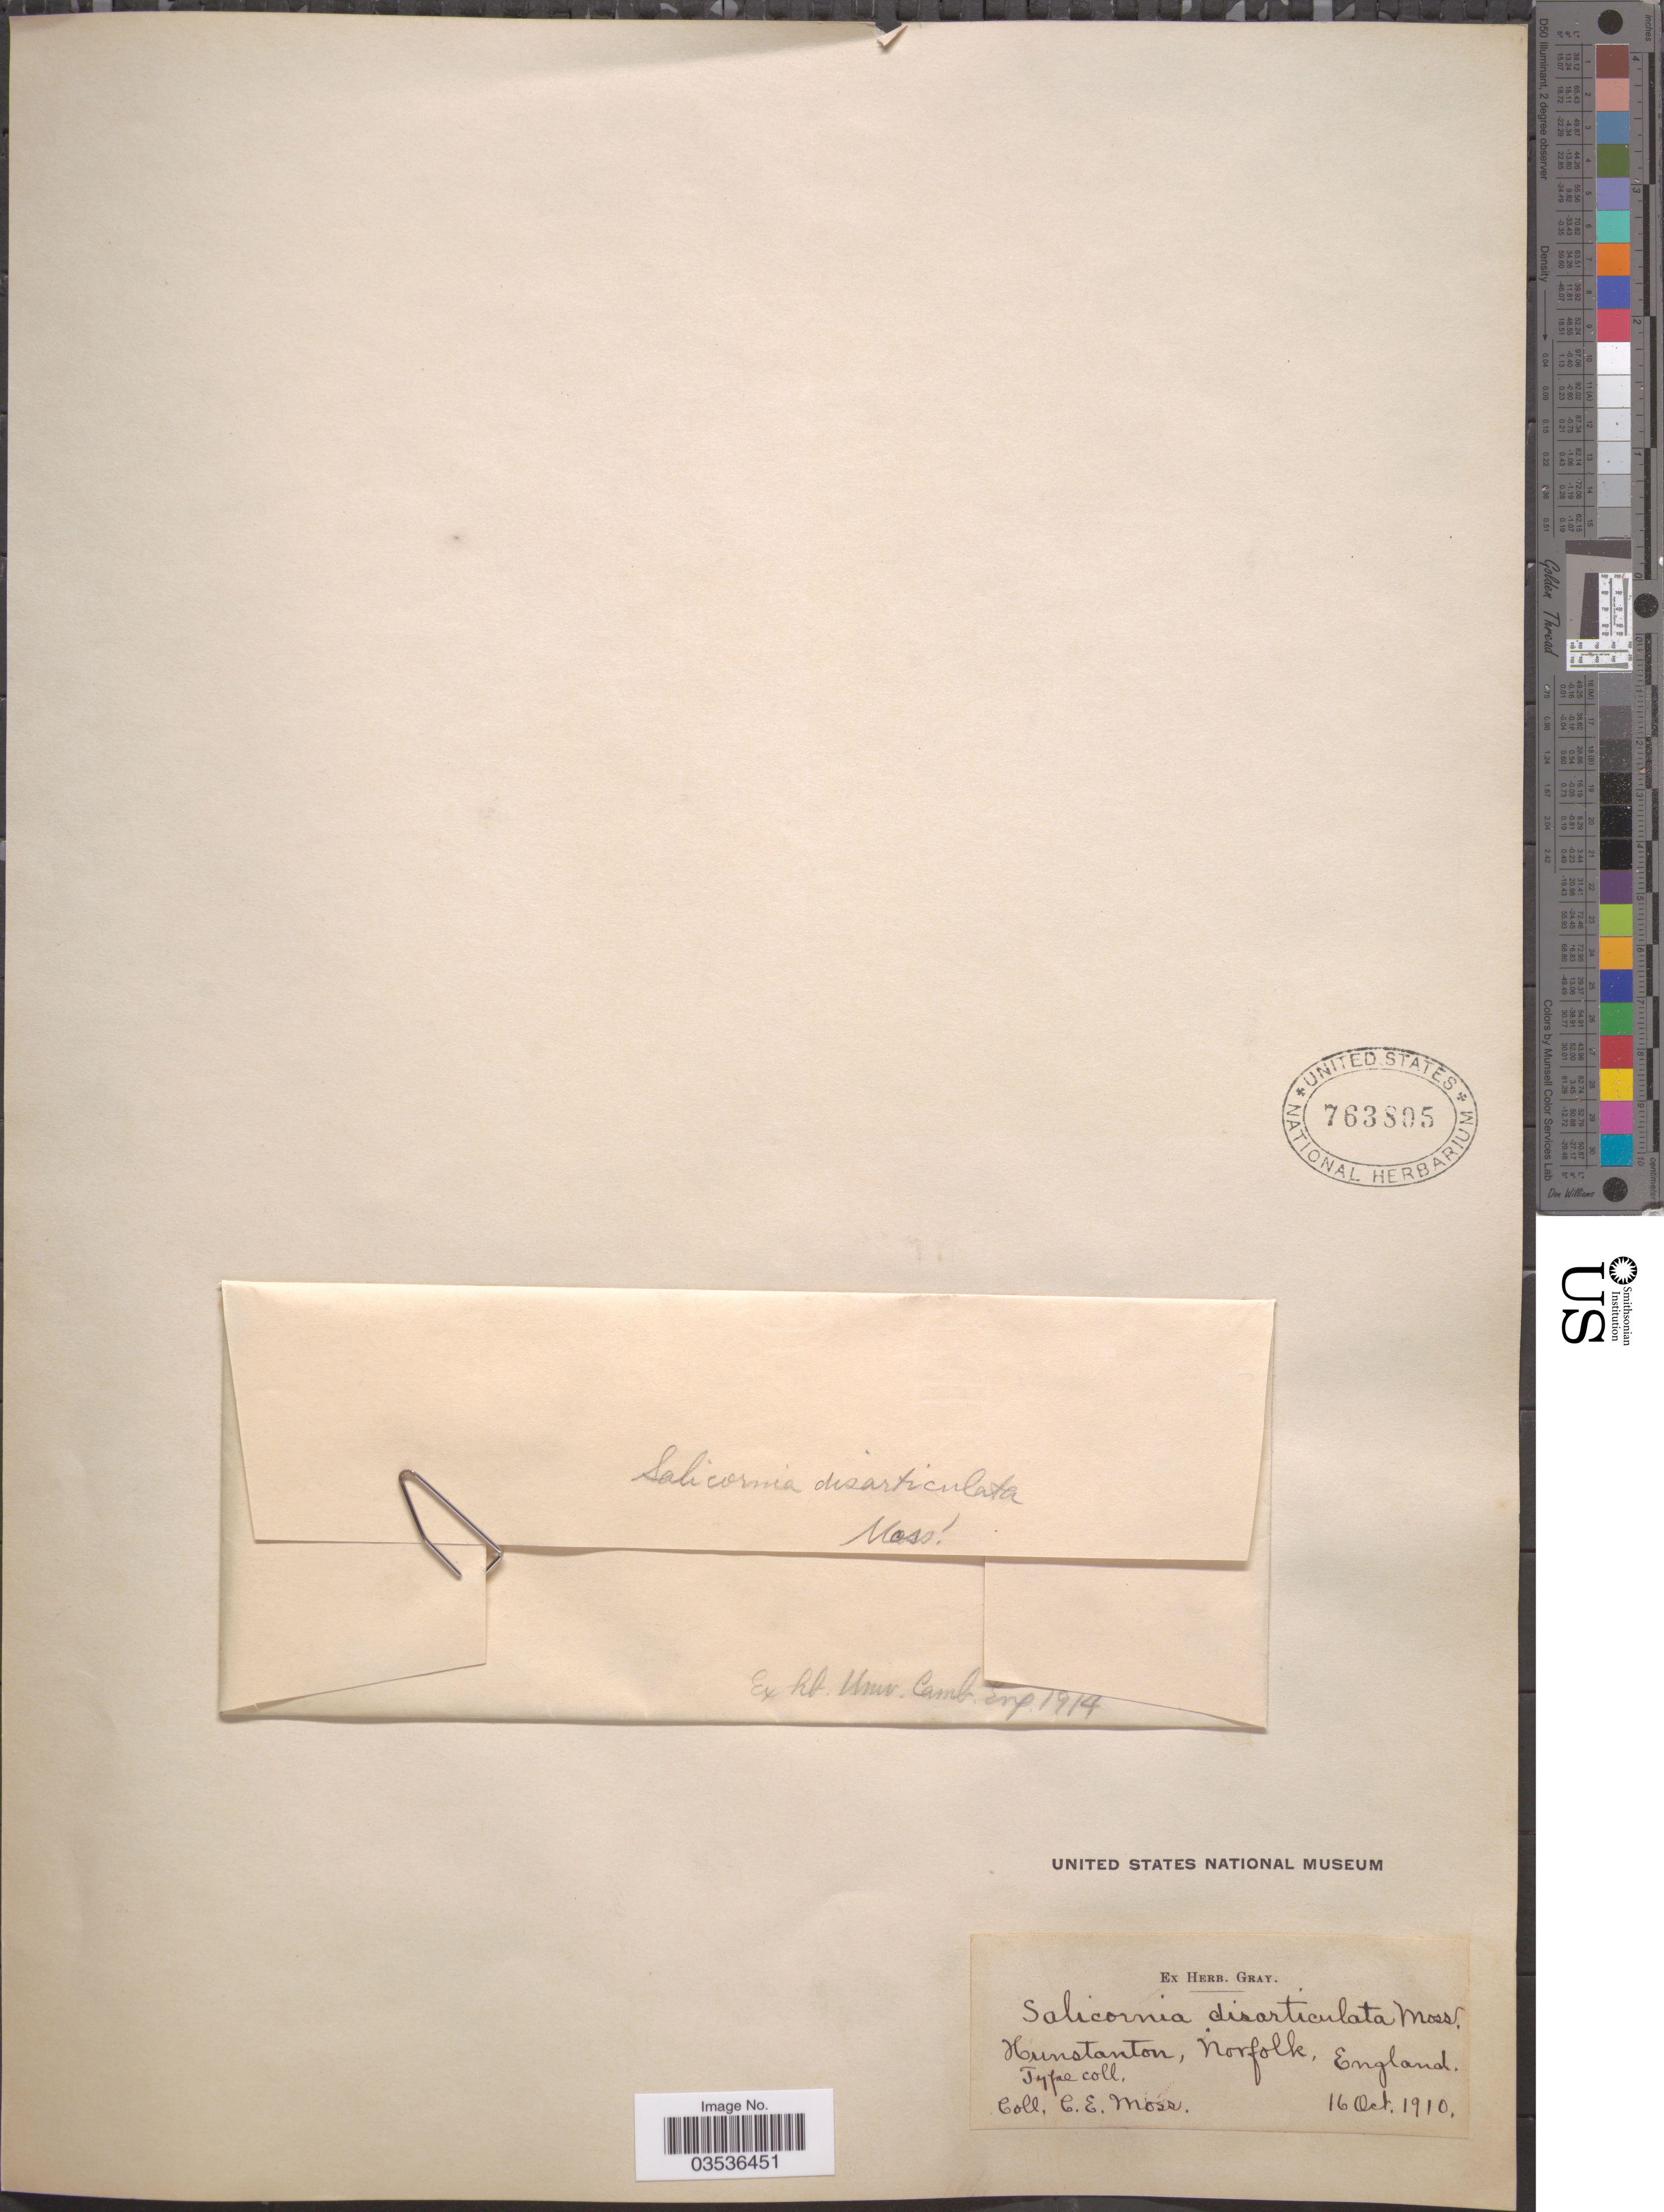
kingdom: Plantae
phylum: Tracheophyta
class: Magnoliopsida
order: Caryophyllales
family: Amaranthaceae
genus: Salicornia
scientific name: Salicornia disarticulata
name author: Moss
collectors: C. E. Moss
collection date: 1910-10-16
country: United Kingdom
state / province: England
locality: Hunstanton, Norfolk.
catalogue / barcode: US 763805